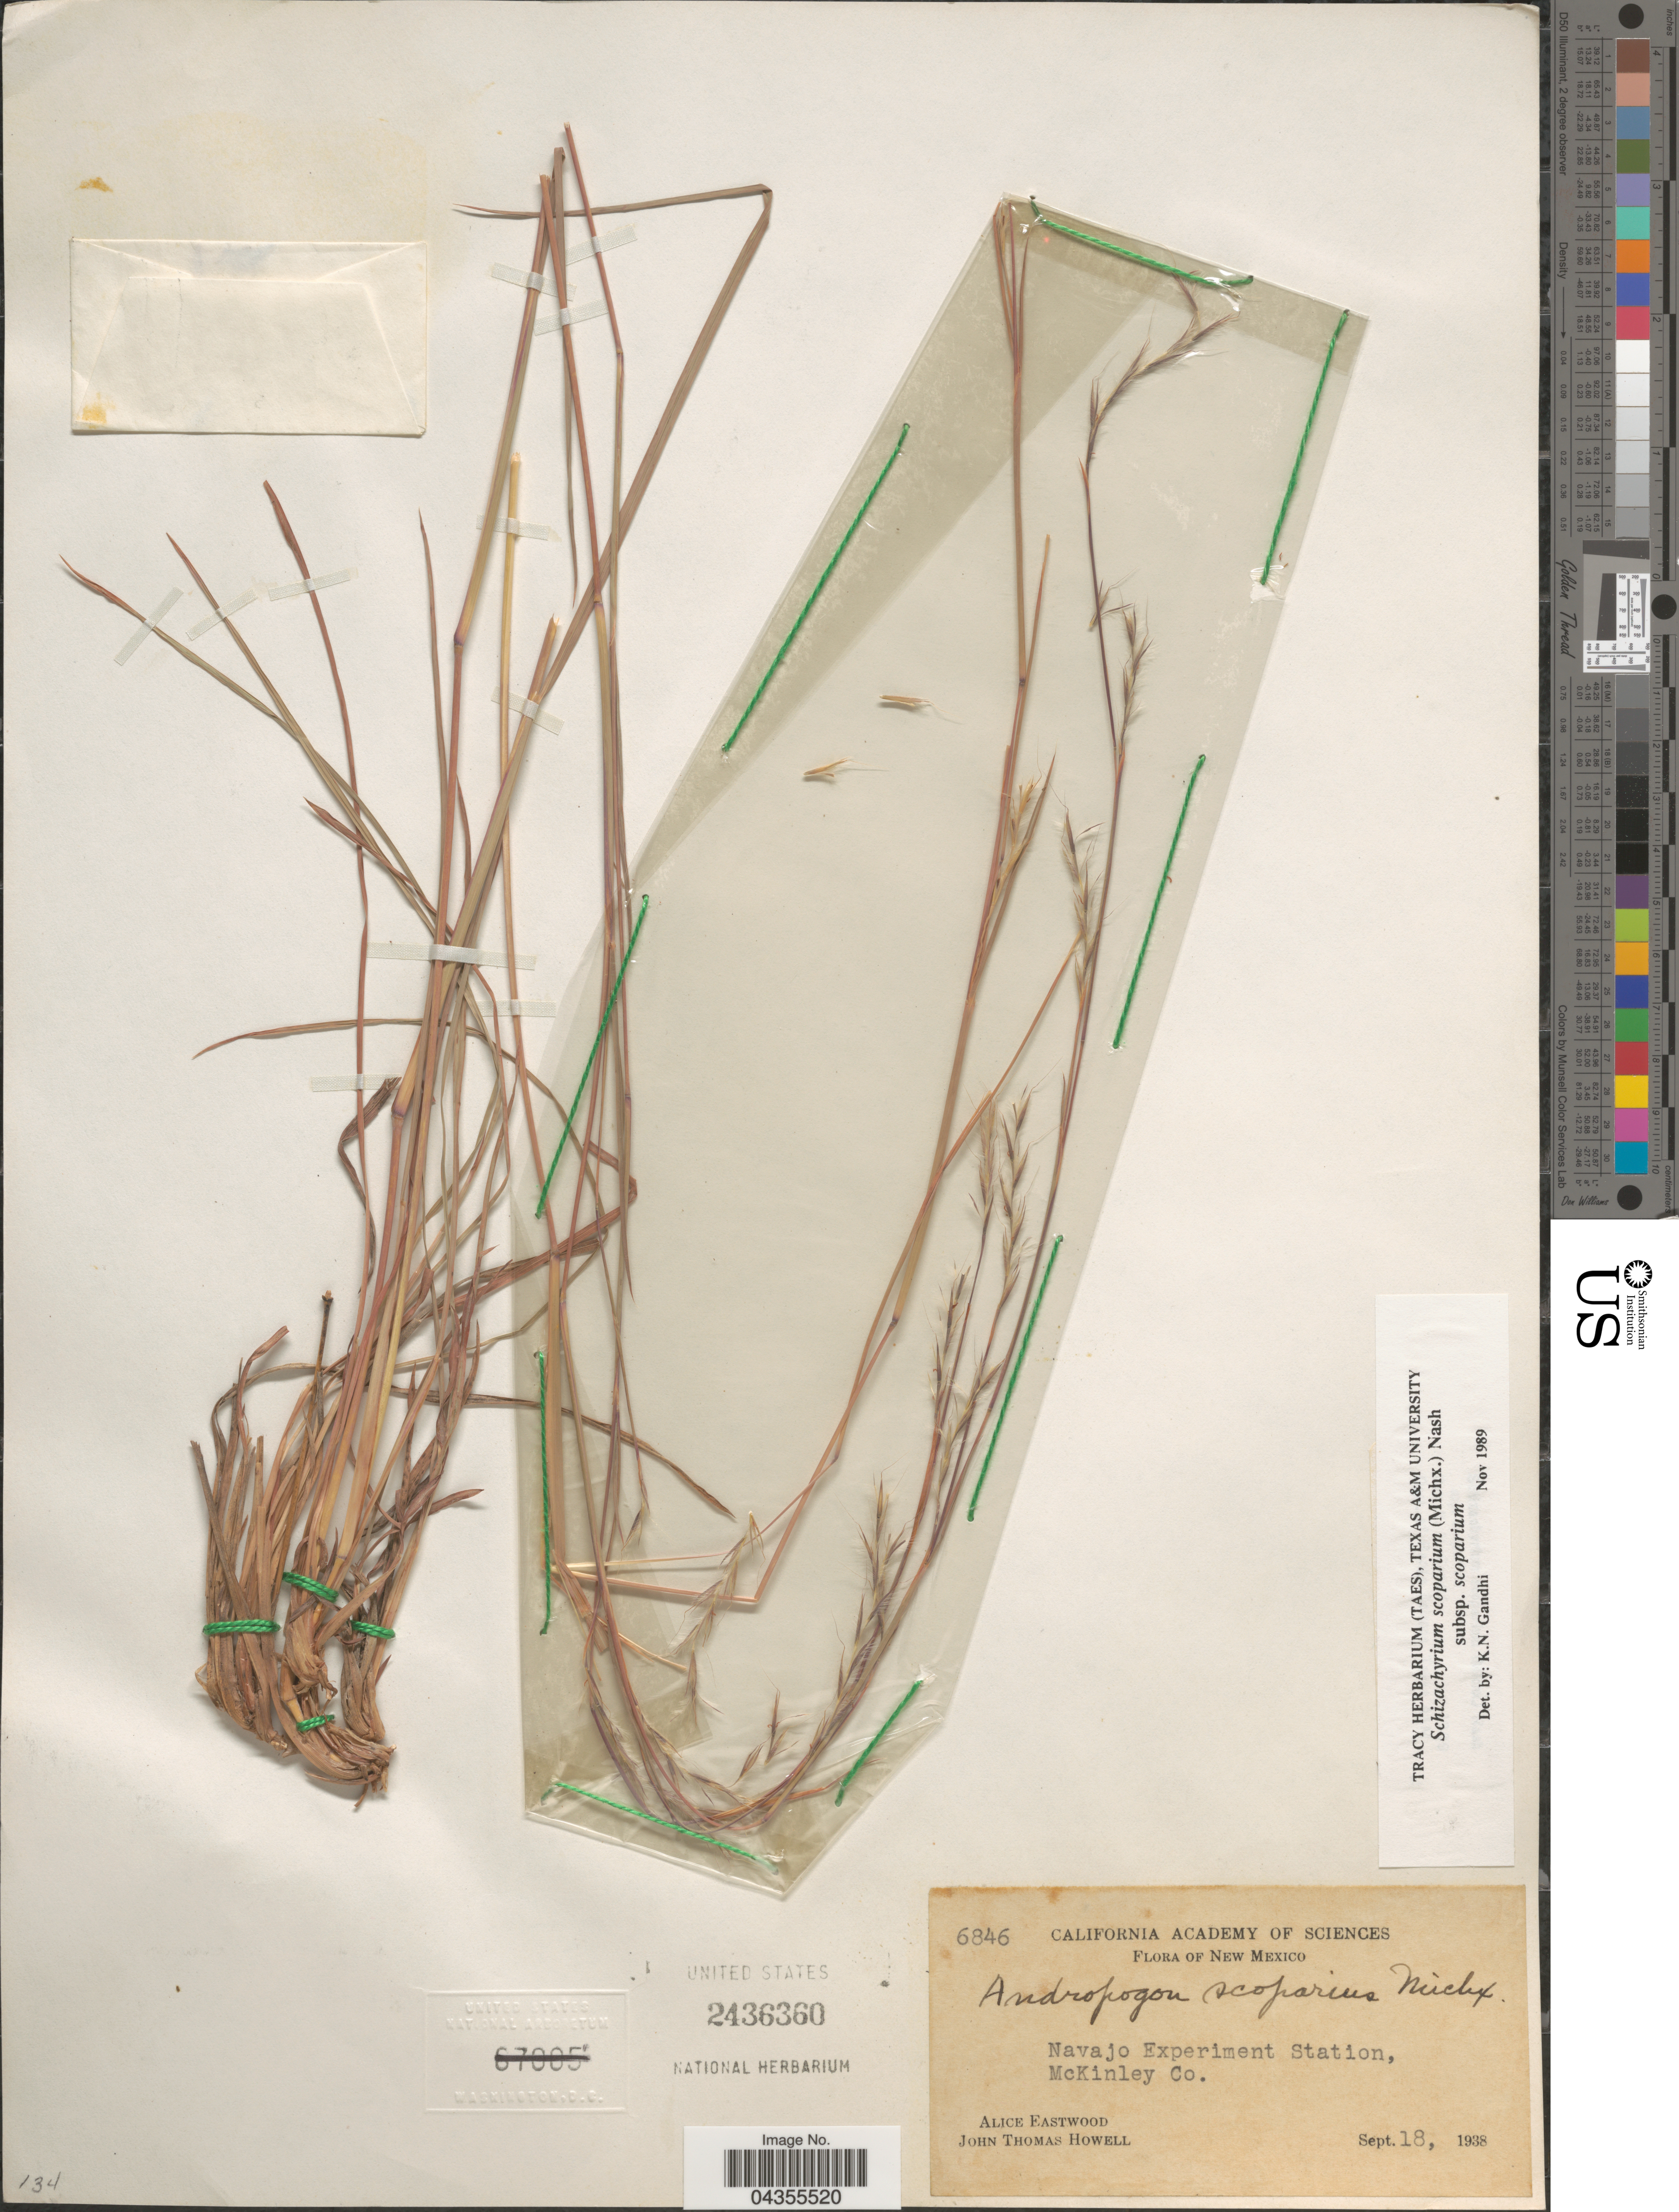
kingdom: Plantae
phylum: Tracheophyta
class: Liliopsida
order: Poales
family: Poaceae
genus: Schizachyrium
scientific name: Schizachyrium scoparium var. scoparium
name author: (Michx.) Nash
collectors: A. Eastwood & J. T. Howell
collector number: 6846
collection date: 1938-09-18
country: United States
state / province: New Mexico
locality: Navajo Experiment Station, McKinley Co.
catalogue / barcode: US 2436360